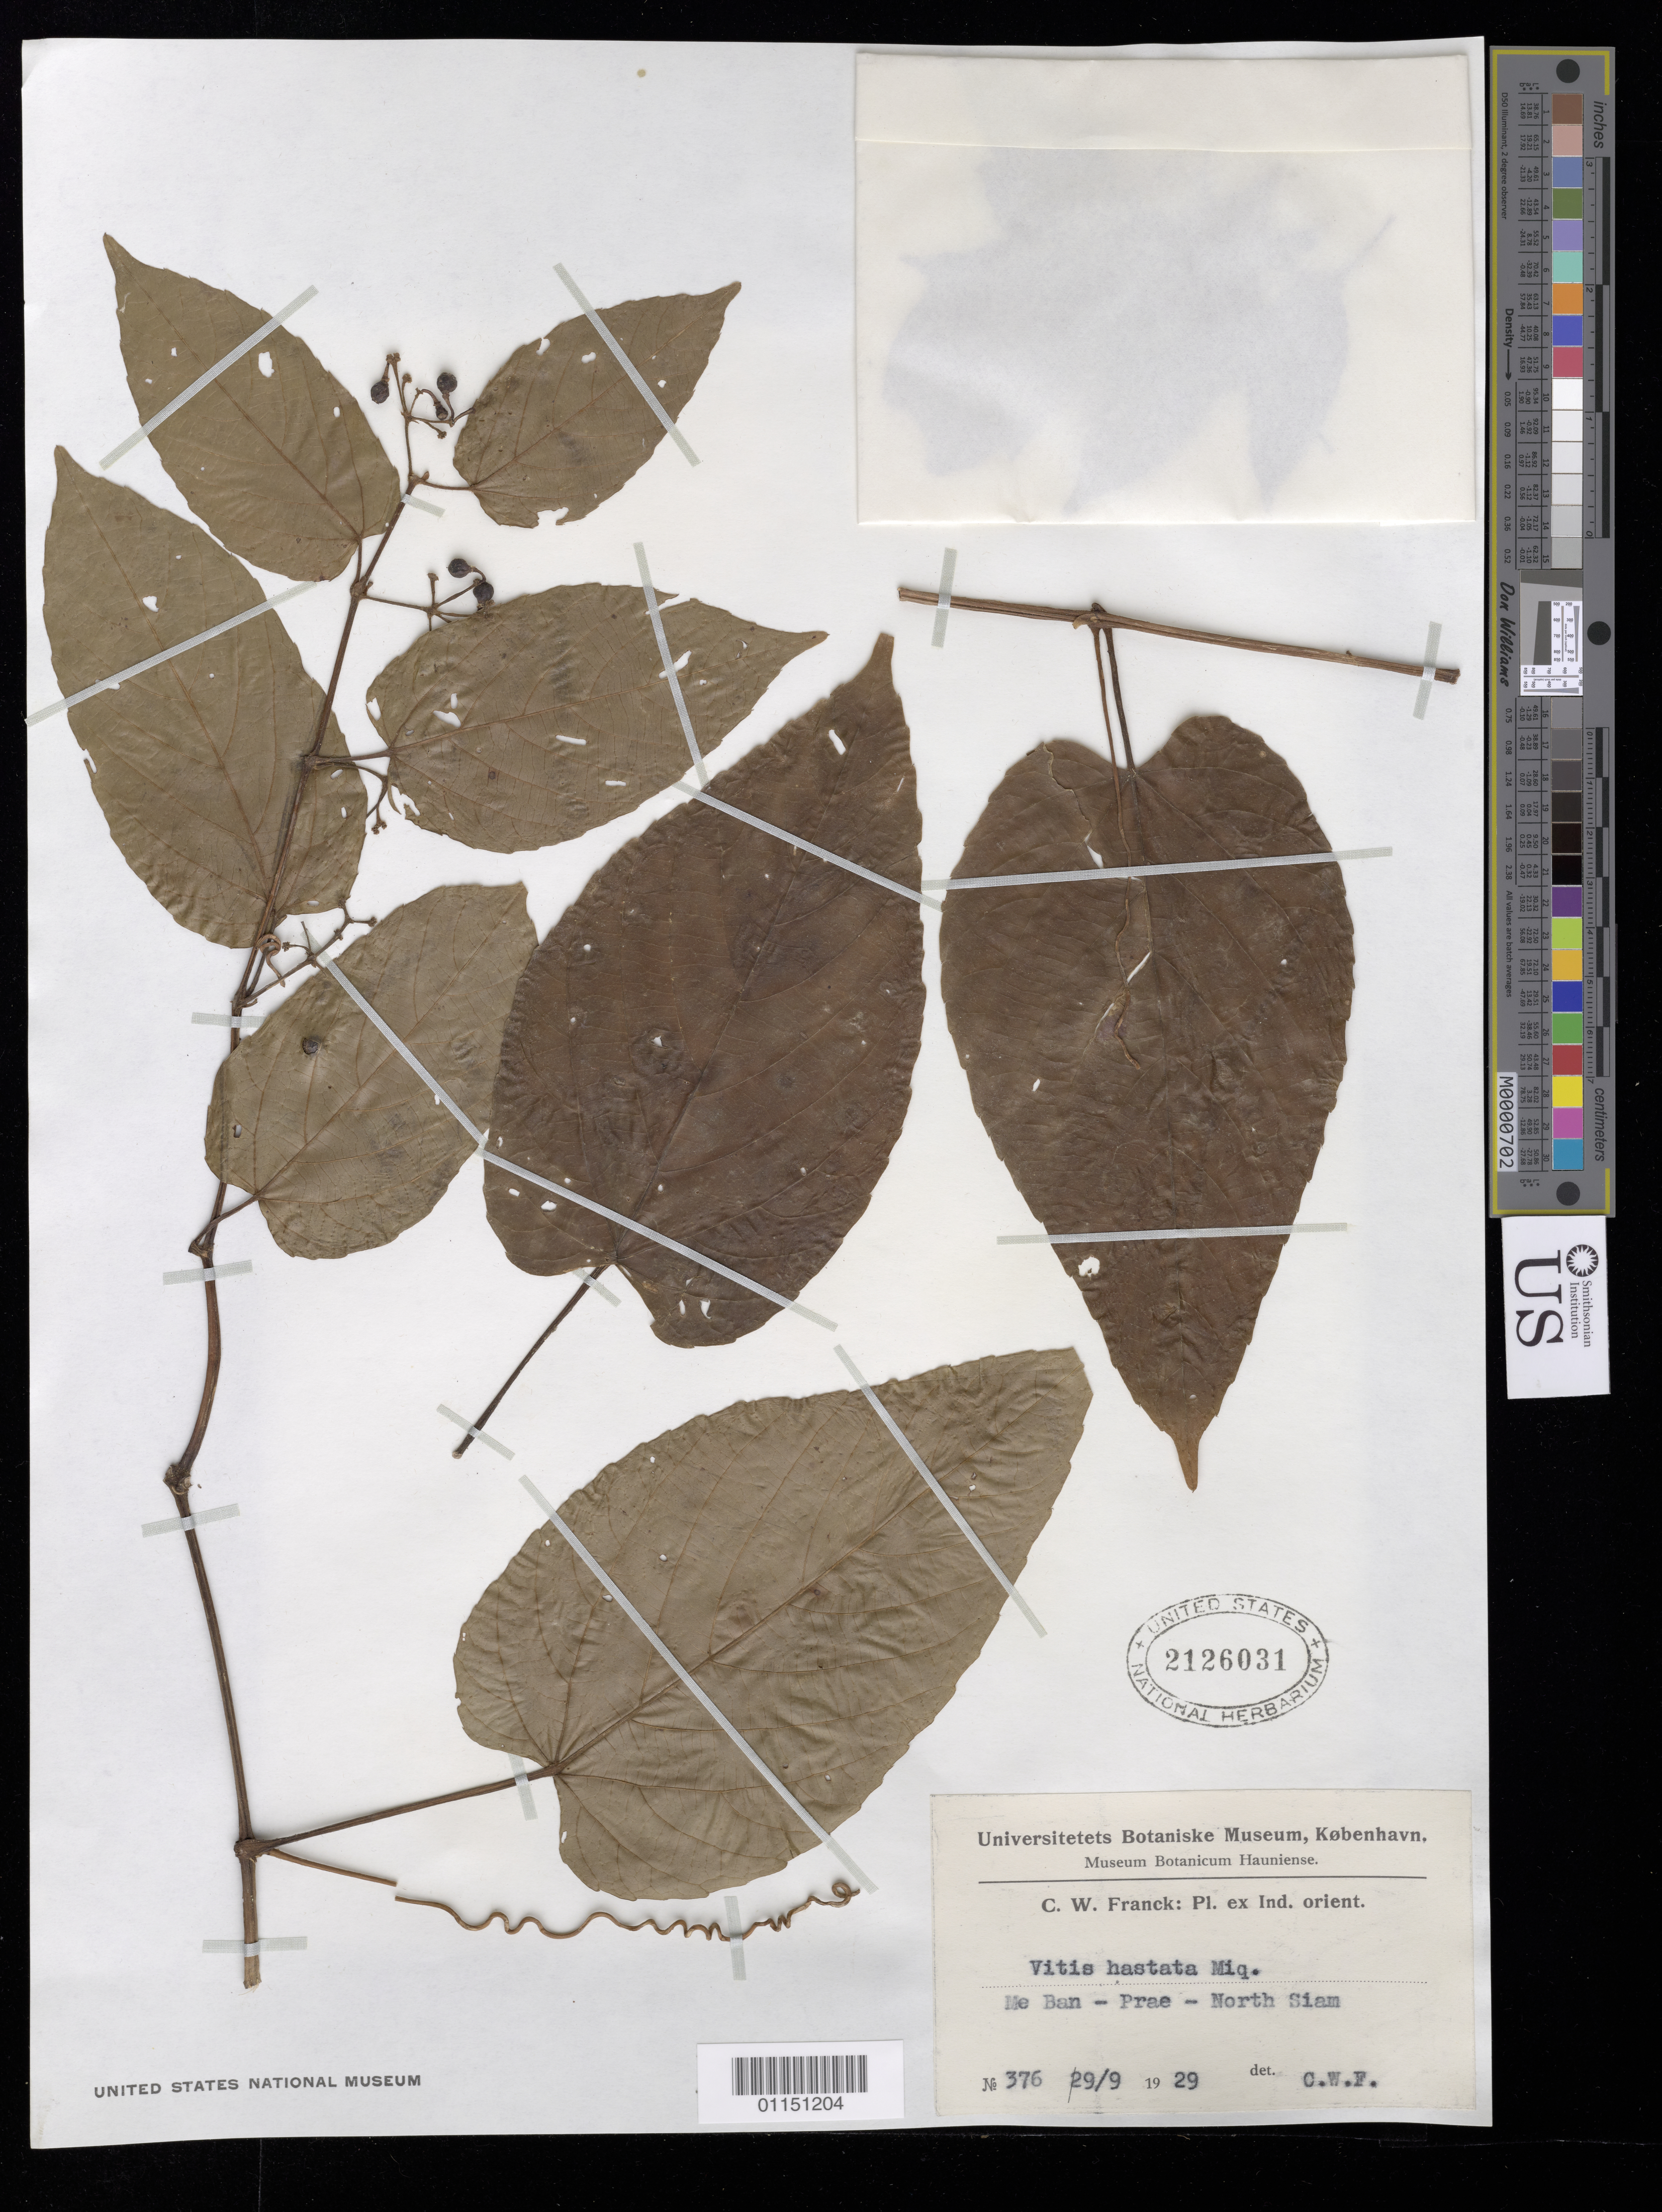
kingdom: Plantae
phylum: Tracheophyta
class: Magnoliopsida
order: Vitales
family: Vitaceae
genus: Vitis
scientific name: Vitis hastata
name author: (Miq.) Miq.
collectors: C. Franck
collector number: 376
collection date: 1929-09-29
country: Thailand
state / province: Phrae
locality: Me Ban.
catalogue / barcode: US 2126031